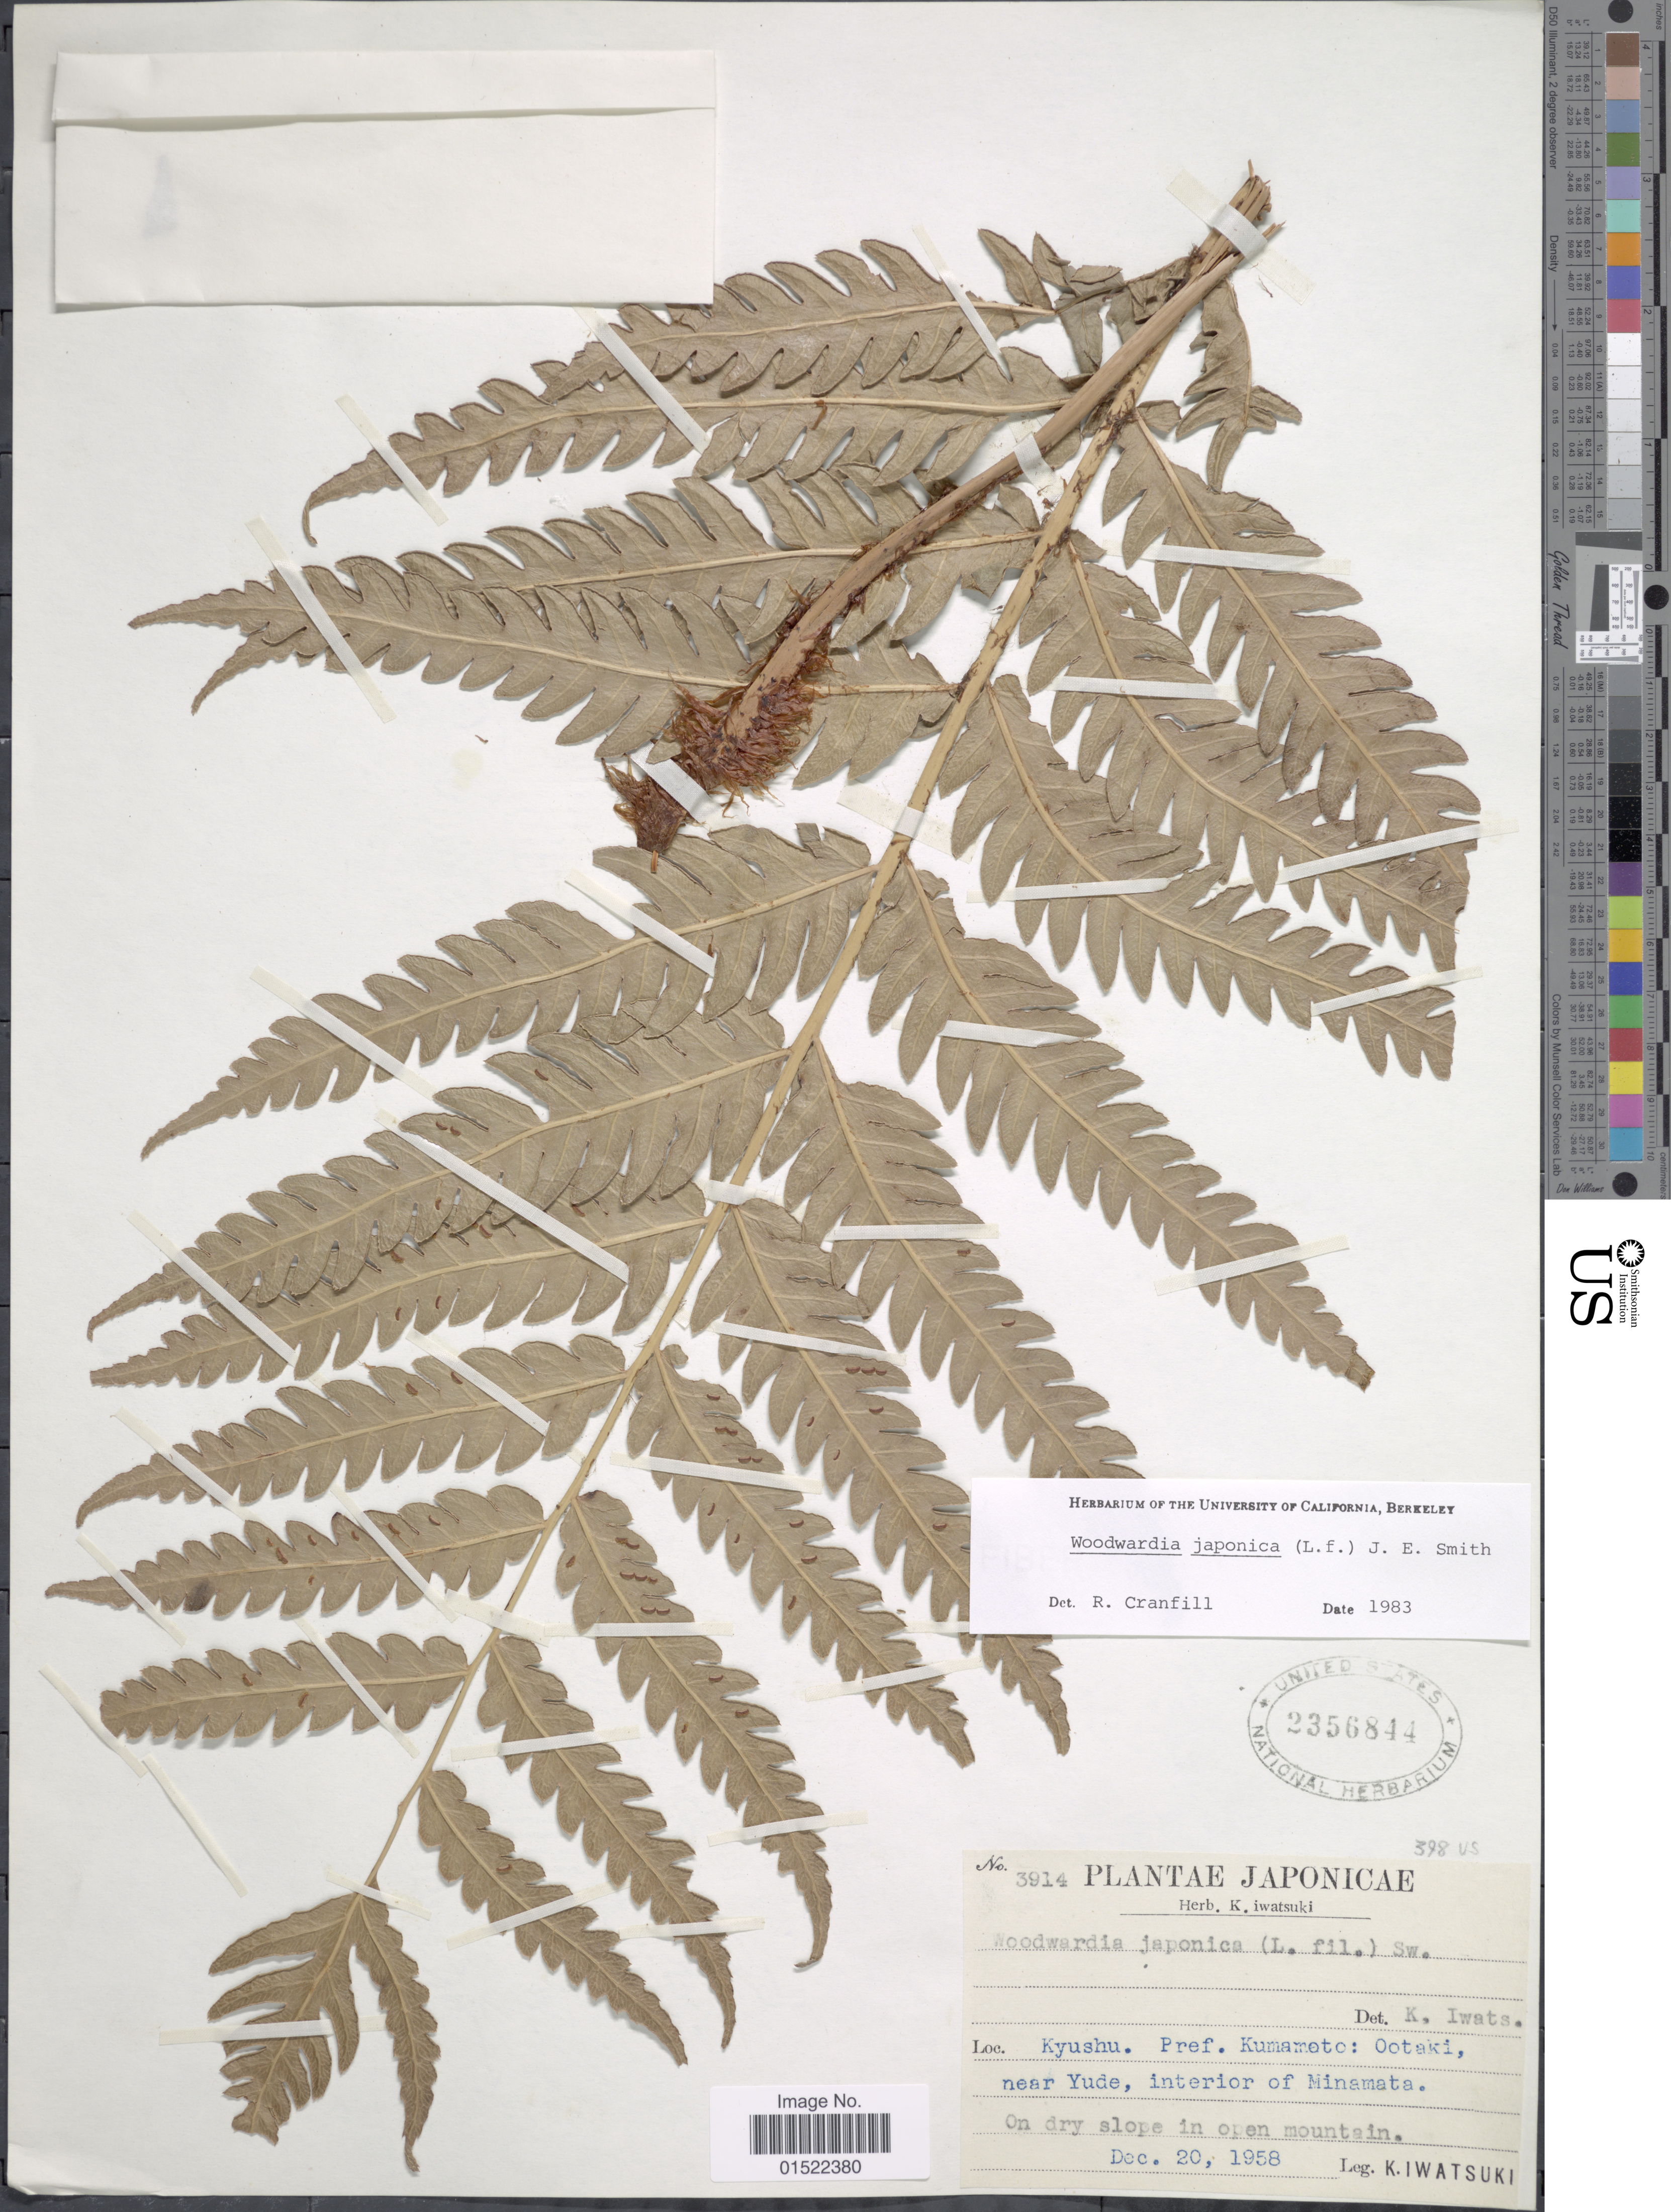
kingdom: Plantae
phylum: Tracheophyta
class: Polypodiopsida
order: Polypodiales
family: Blechnaceae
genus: Woodwardia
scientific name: Woodwardia japonica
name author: (L. f.) Sm.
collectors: K. Iwatsuki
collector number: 3914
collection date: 1958-12-20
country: Japan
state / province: Kumamoto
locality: Kyushu: Ootaki near Yude, interior of Minamata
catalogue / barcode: US 2356844